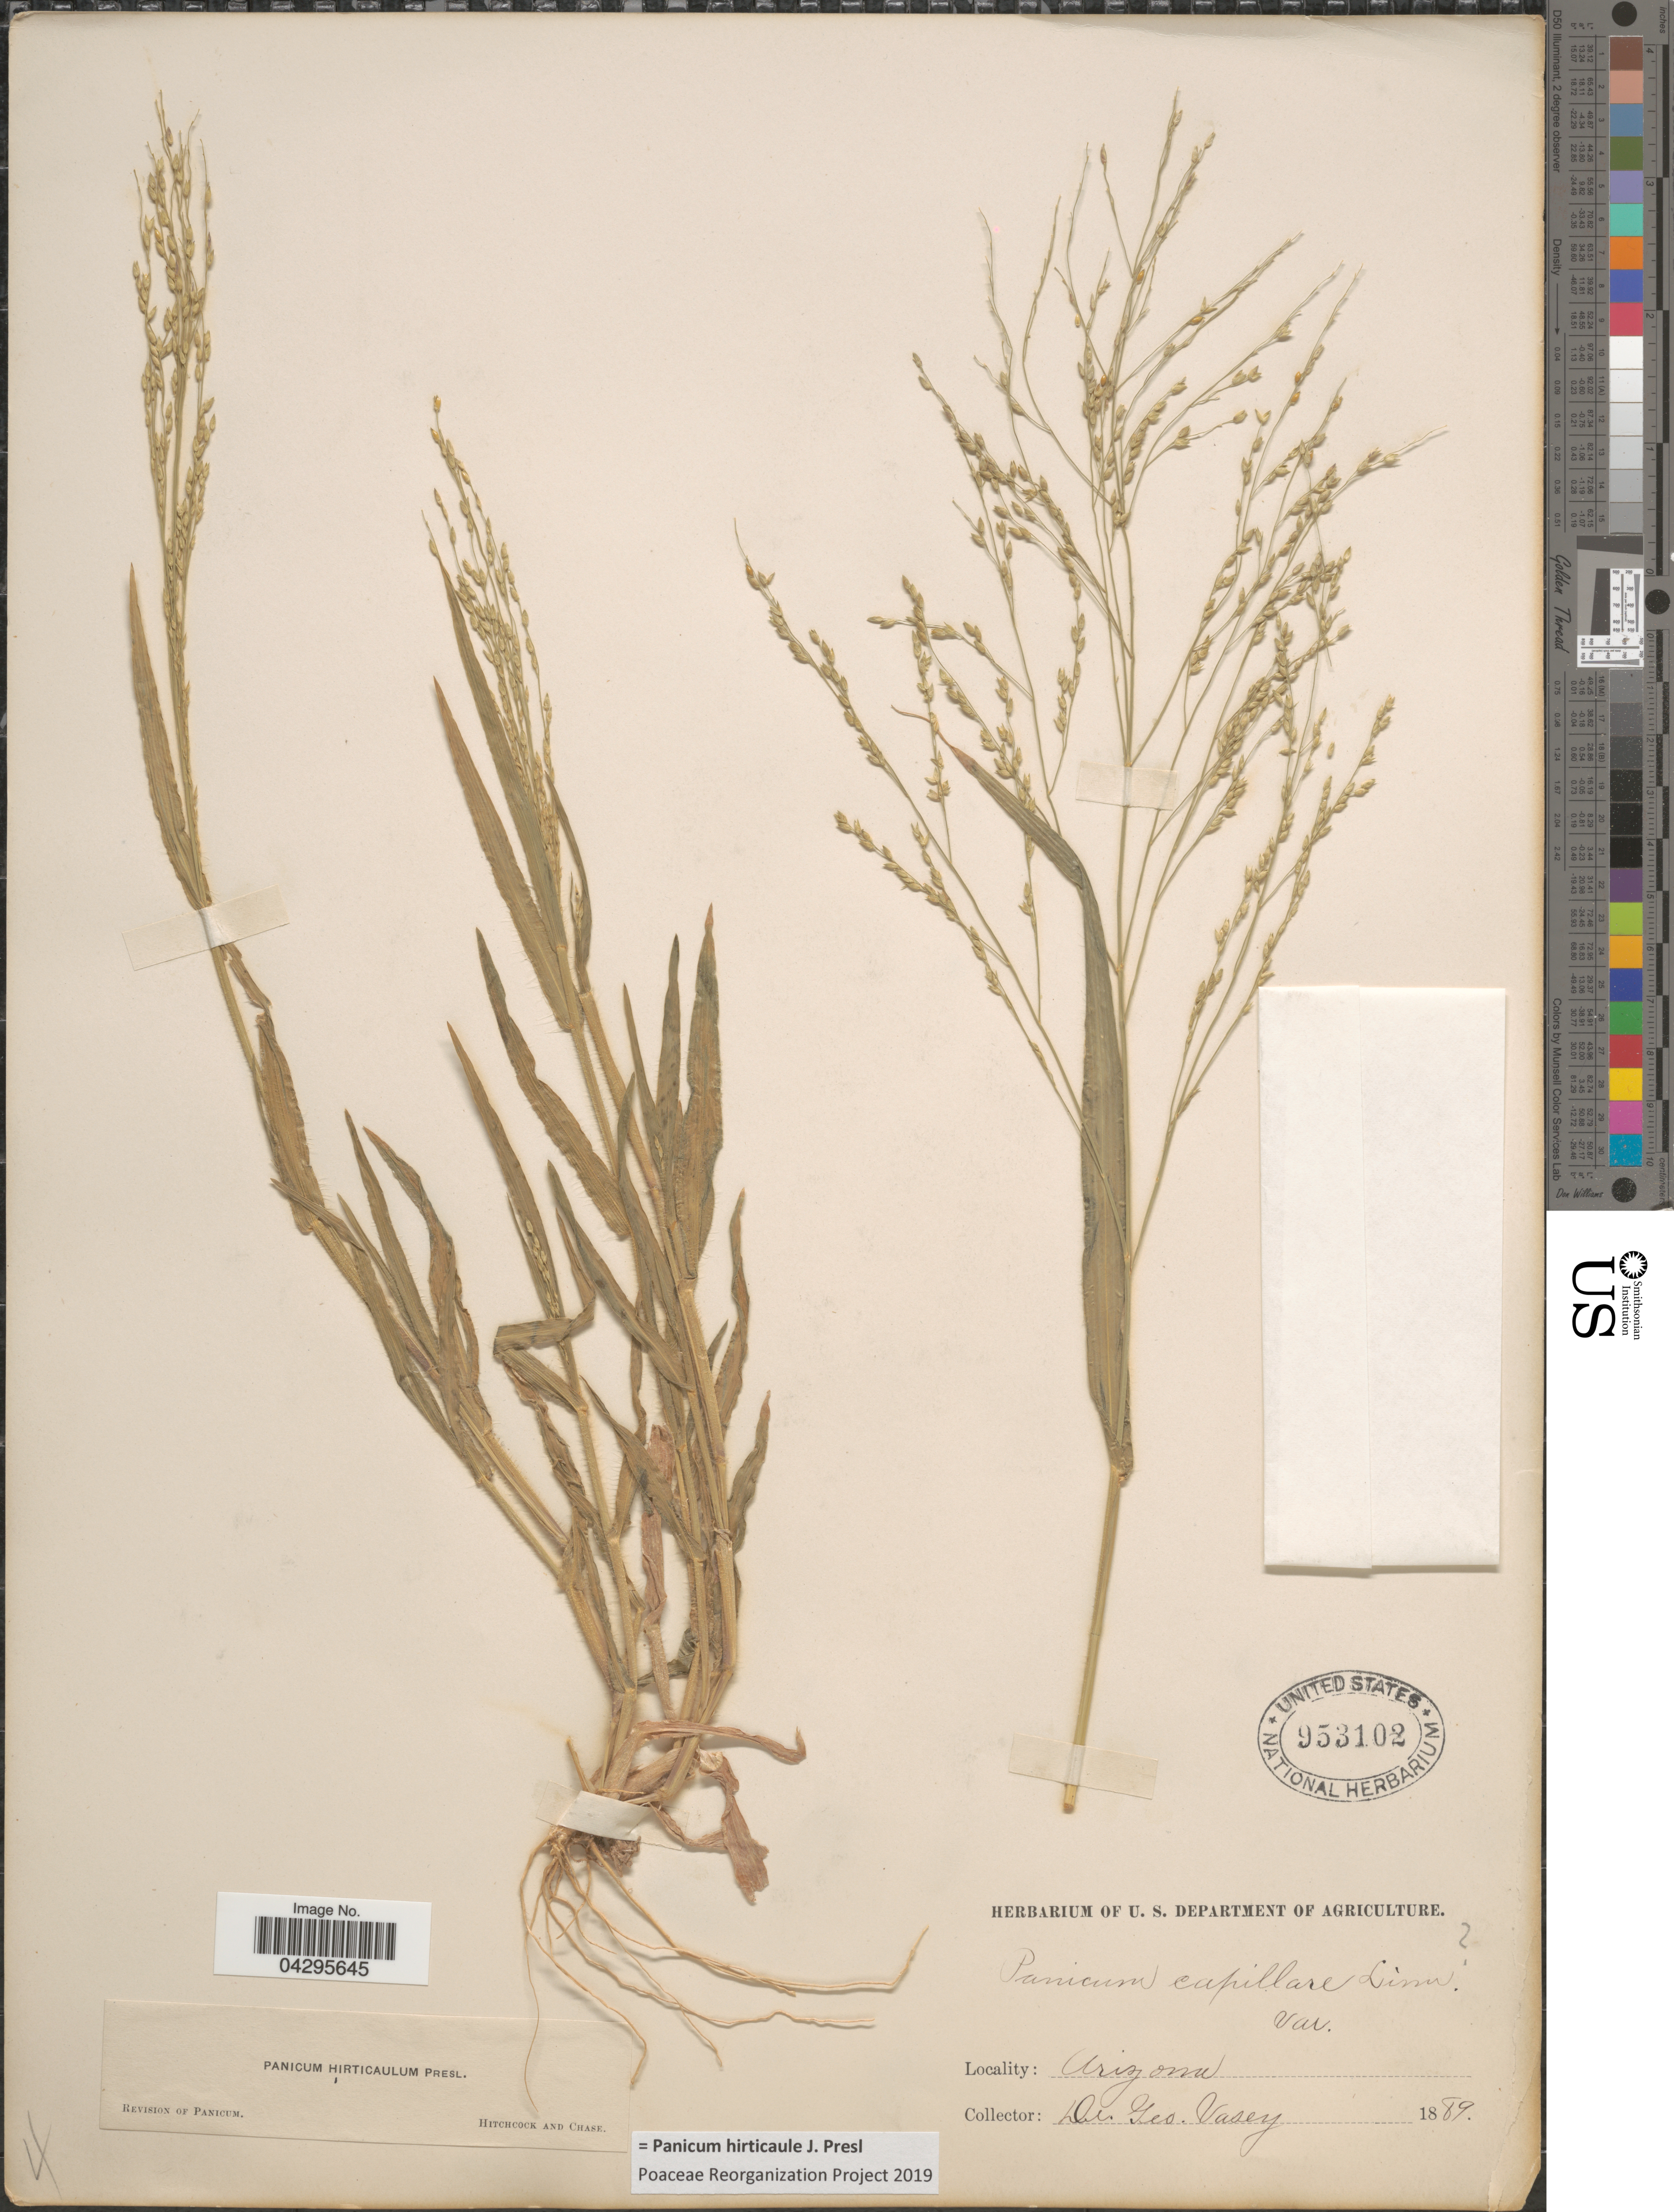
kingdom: Plantae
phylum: Tracheophyta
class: Liliopsida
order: Poales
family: Poaceae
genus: Panicum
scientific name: Panicum hirticaule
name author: J. Presl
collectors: G. R. Vasey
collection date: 1889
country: United States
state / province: Arizona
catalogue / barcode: US 953102